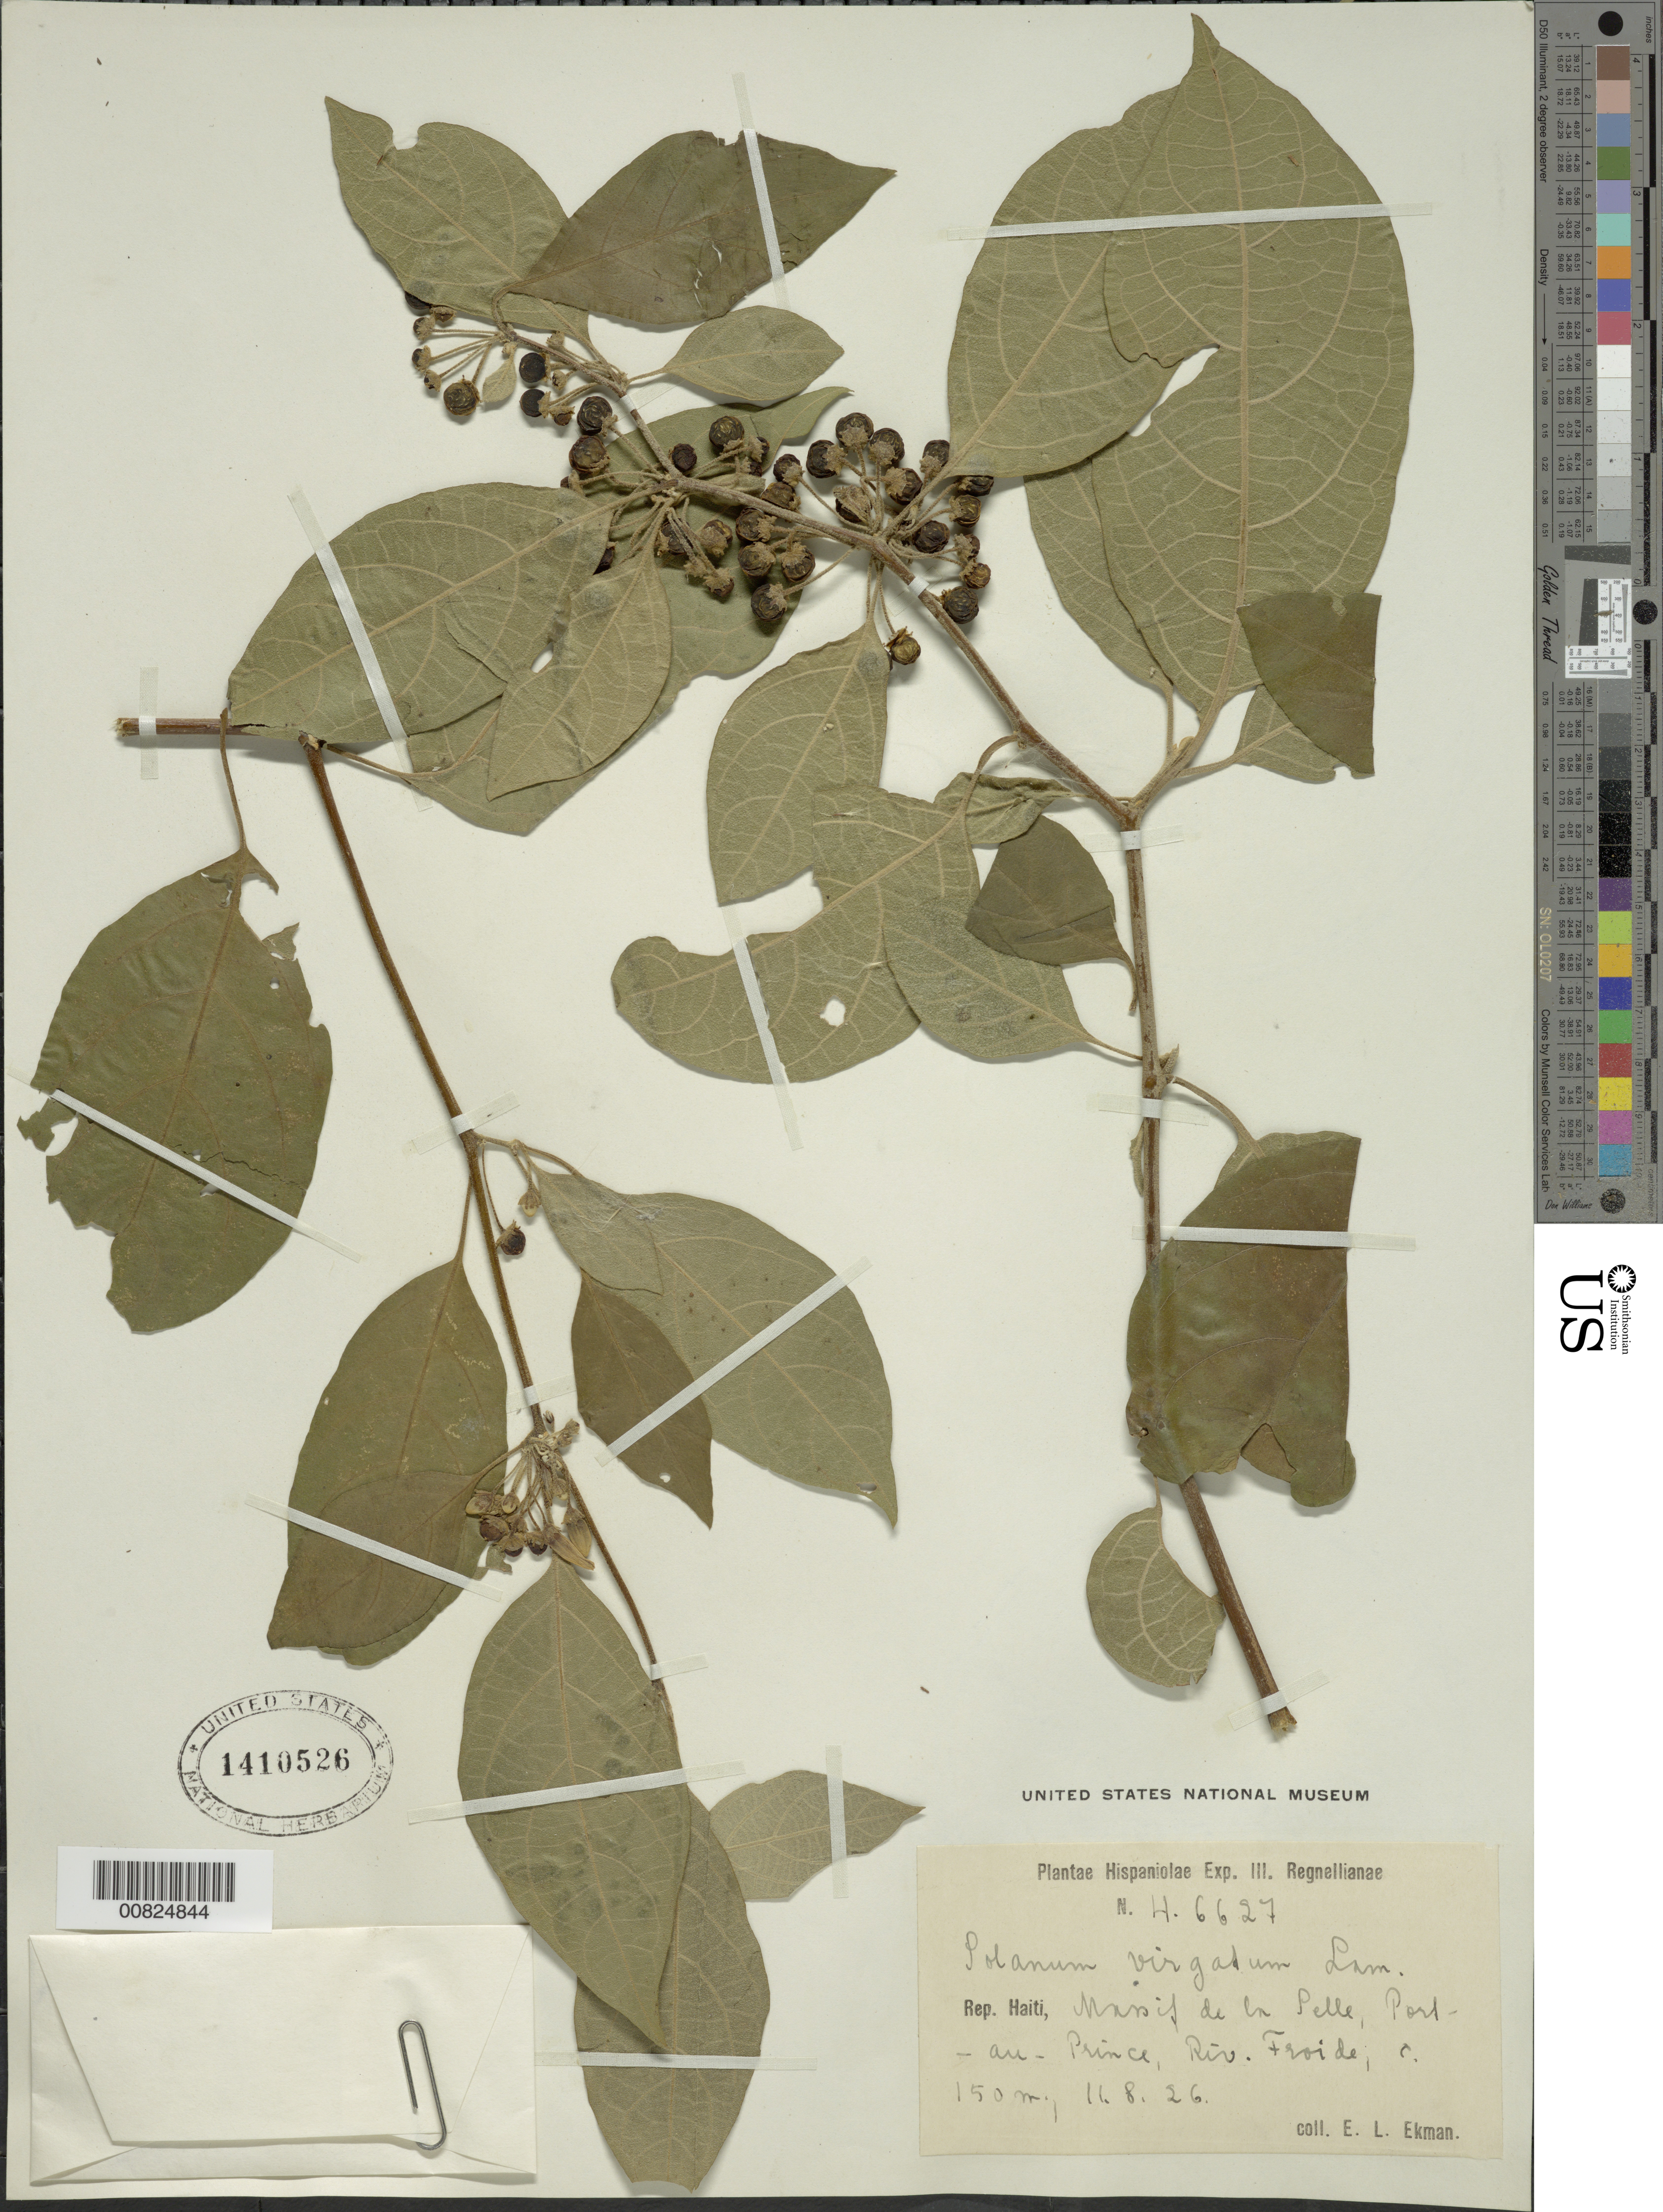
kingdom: Plantae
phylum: Tracheophyta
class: Magnoliopsida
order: Solanales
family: Solanaceae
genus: Lycianthes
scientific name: Lycianthes virgata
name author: (Lam.) Bitter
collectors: E. L. Ekman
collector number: H 6627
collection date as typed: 11 Aug 1926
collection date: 1926-08-11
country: Haiti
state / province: Ouest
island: Hispaniola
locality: Massif de la Selle, Port-au-Prince, Riv. Friode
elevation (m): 150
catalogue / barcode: US 1410526